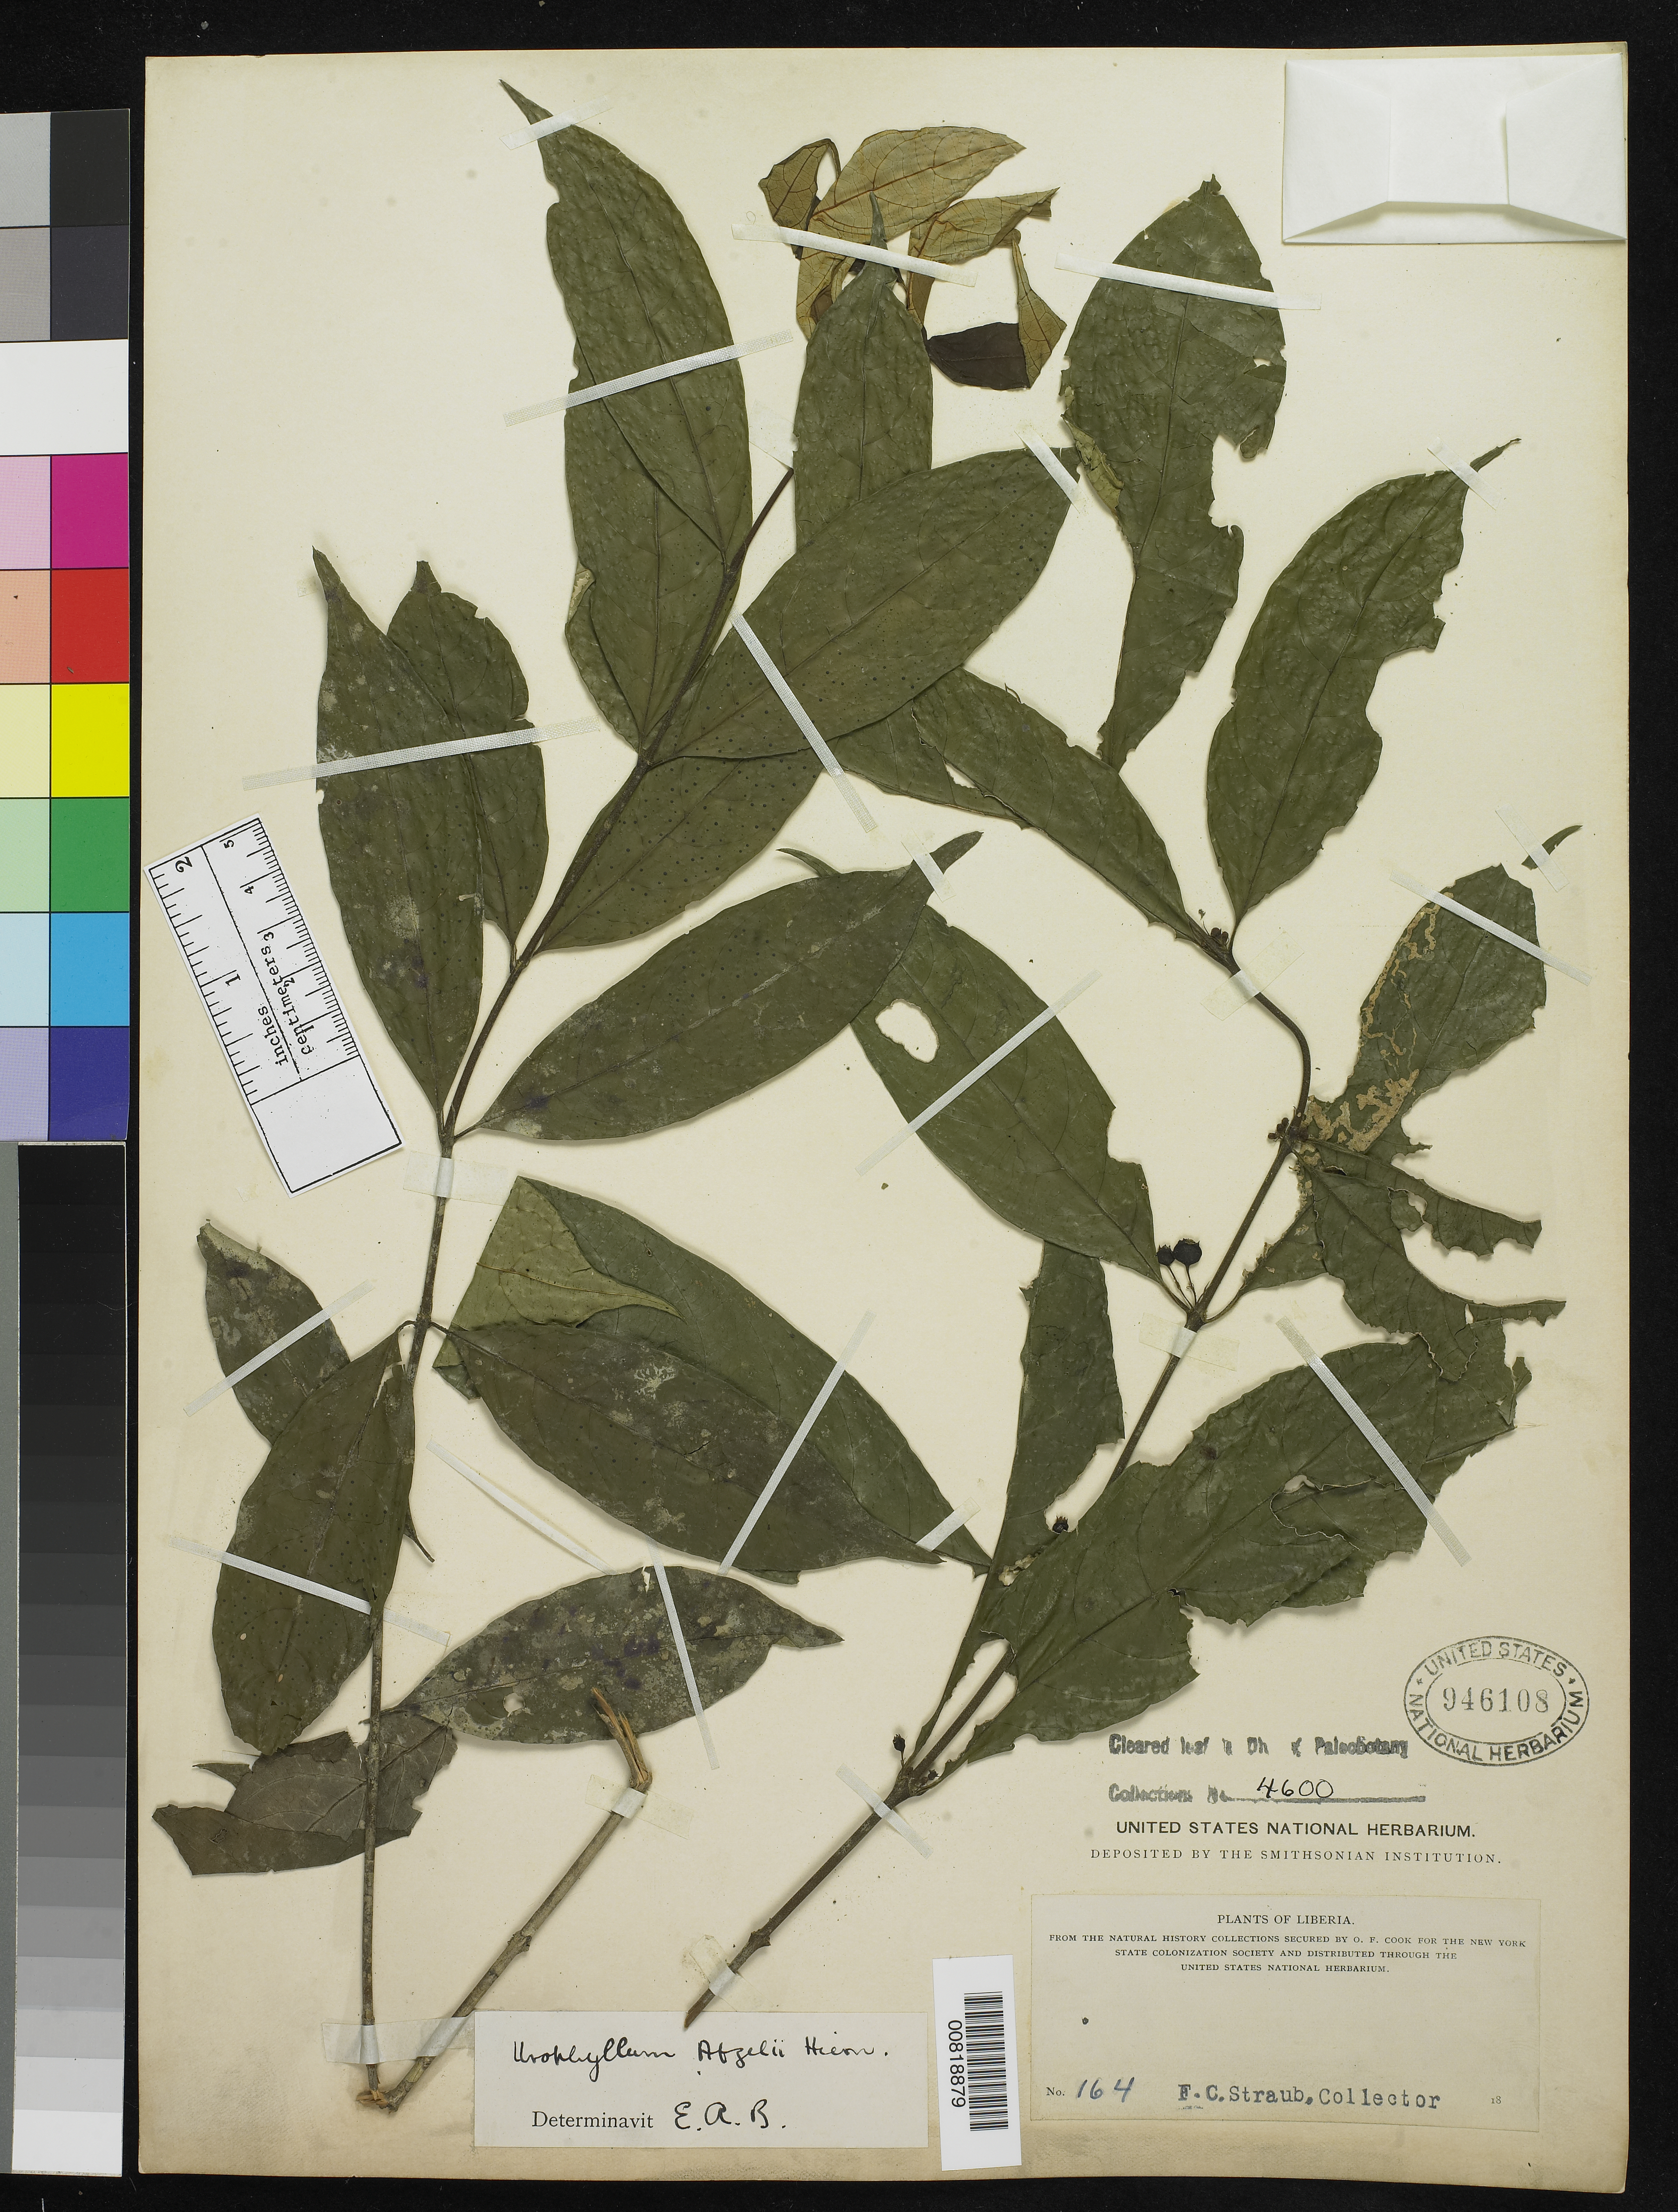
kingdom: Plantae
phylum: Tracheophyta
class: Magnoliopsida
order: Gentianales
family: Rubiaceae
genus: Urophyllum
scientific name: Urophyllum afzelii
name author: Hiern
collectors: F. Straub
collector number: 164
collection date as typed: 18--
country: Liberia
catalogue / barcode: US 946108